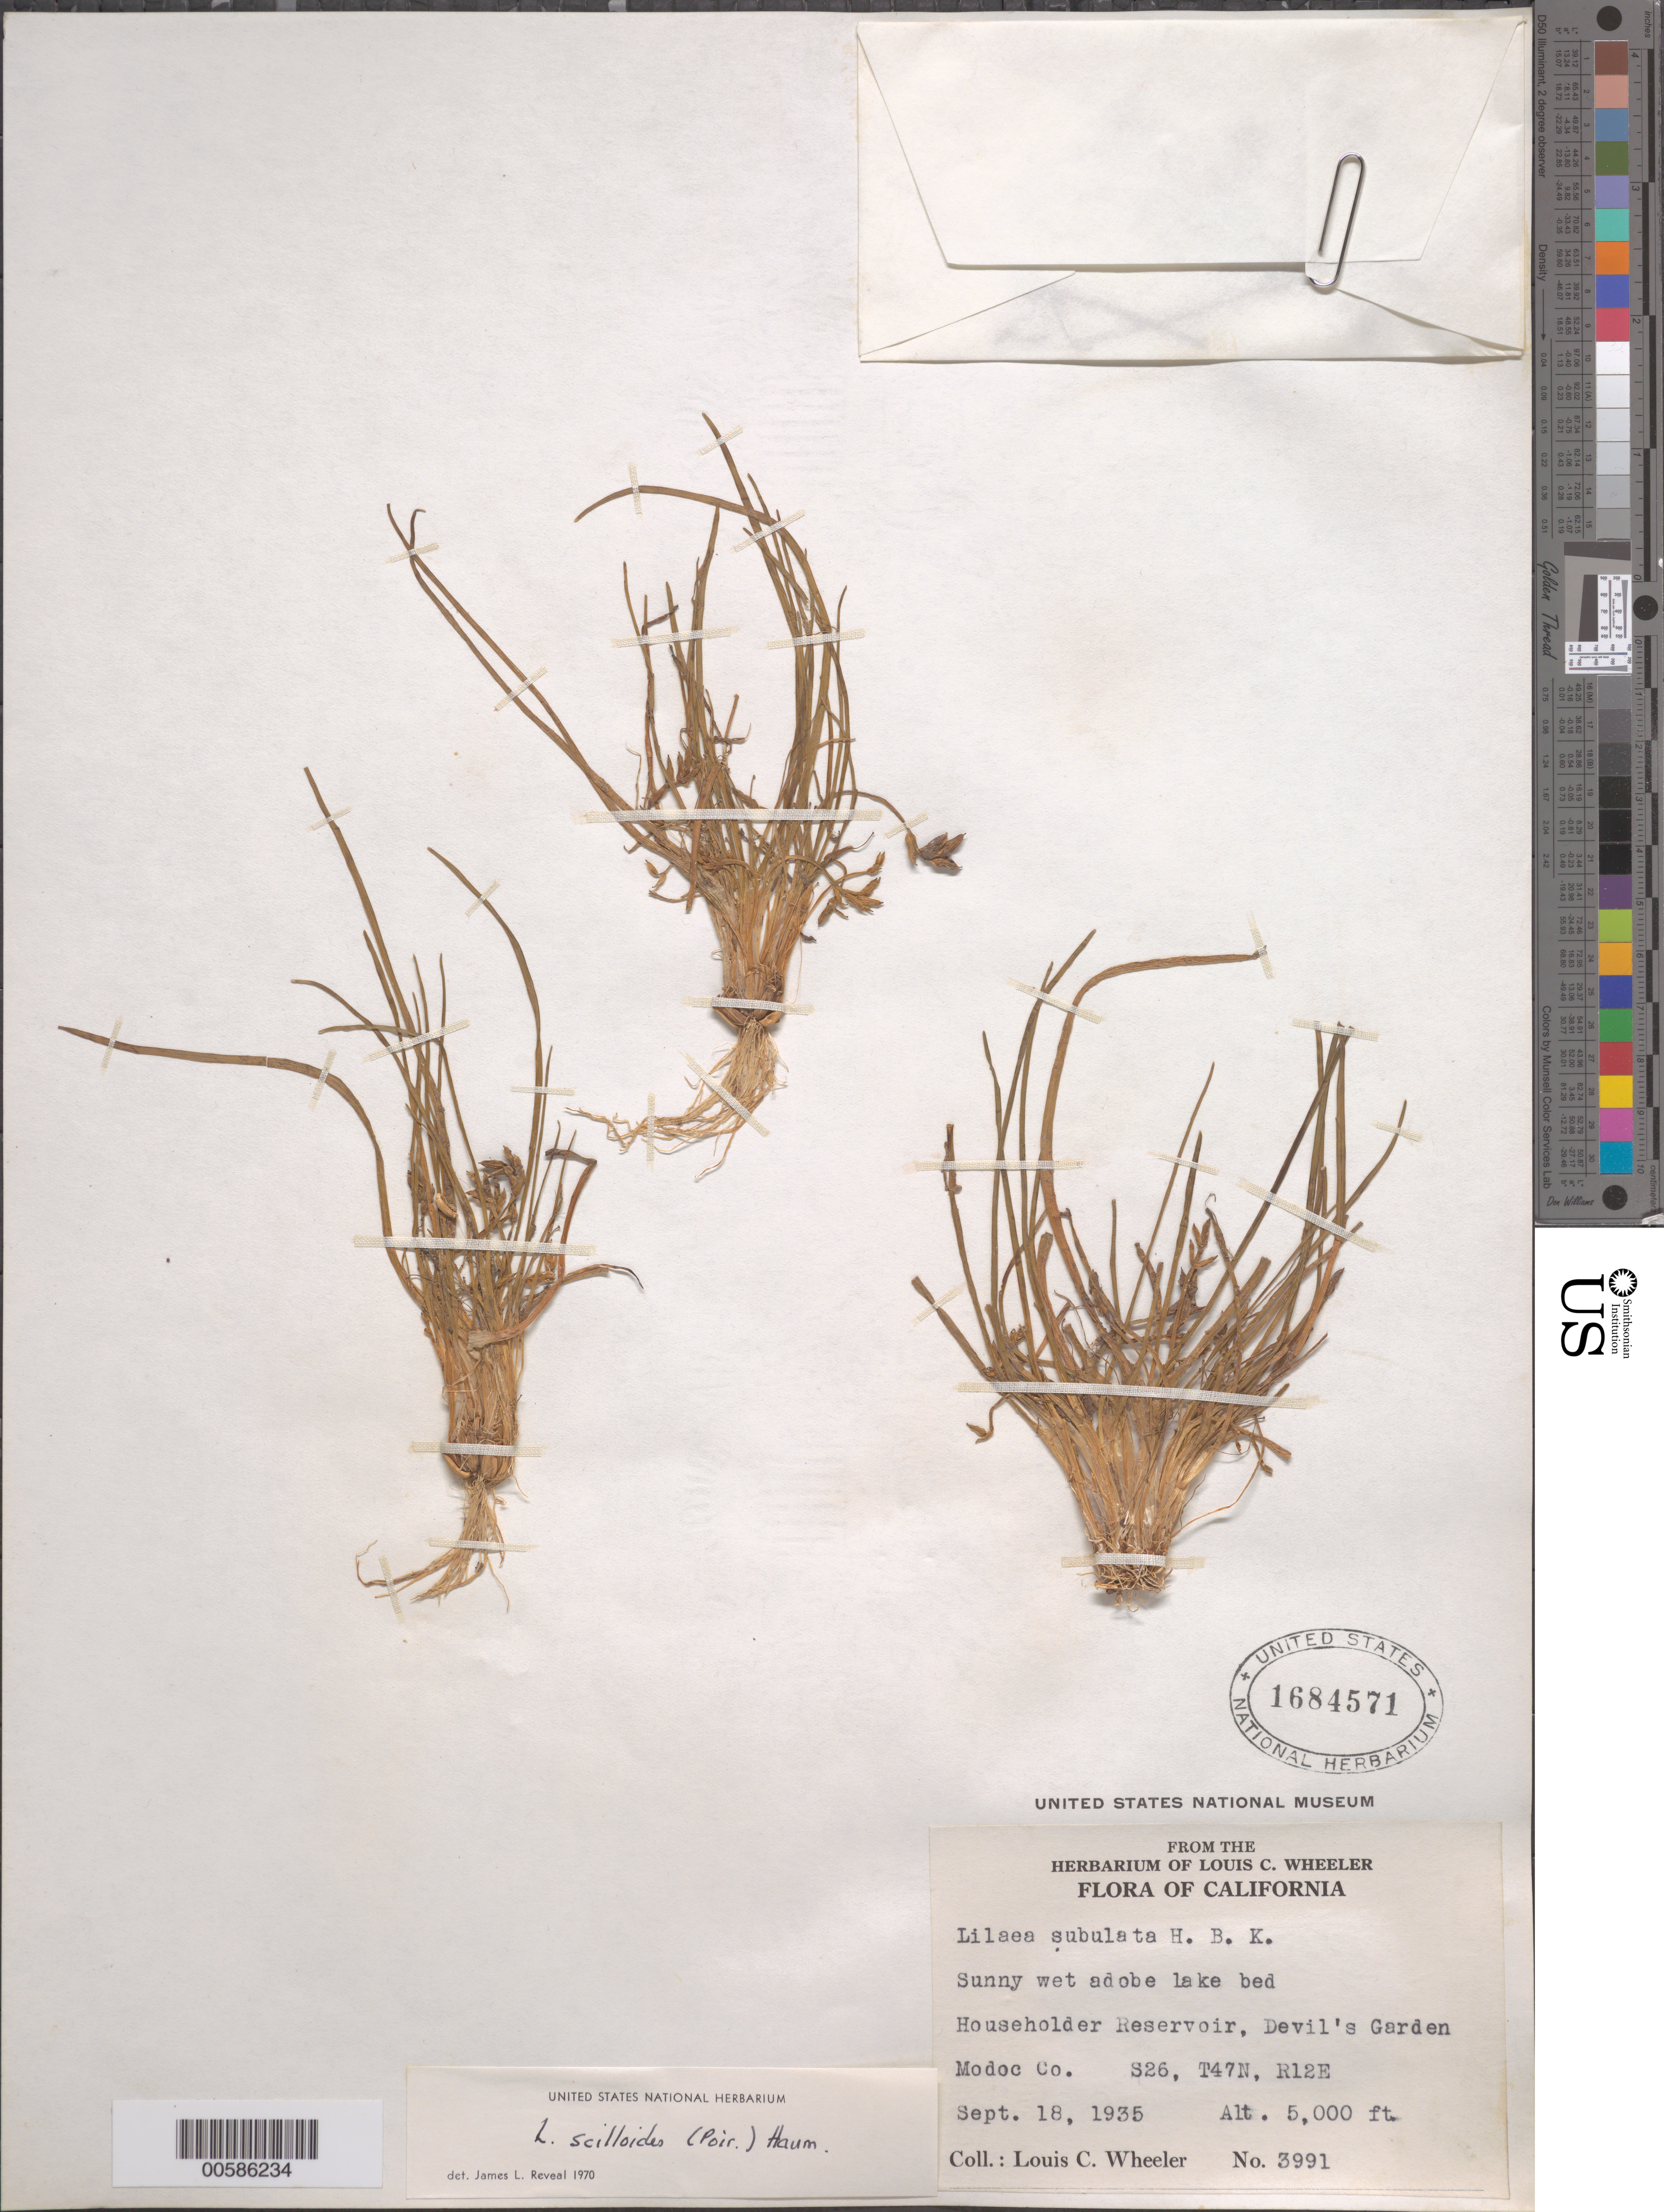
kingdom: Plantae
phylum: Tracheophyta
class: Liliopsida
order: Alismatales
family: Juncaginaceae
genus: Triglochin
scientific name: Triglochin scilloides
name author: (Poir.) Mering & Kadereit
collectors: L. C. Wheeler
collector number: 3991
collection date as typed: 18 Sep 1935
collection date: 1935-09-18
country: United States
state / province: California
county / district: Modoc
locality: Householder Reservoir, Devil's Garden, s26, T47n, r12e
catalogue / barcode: US 1684571